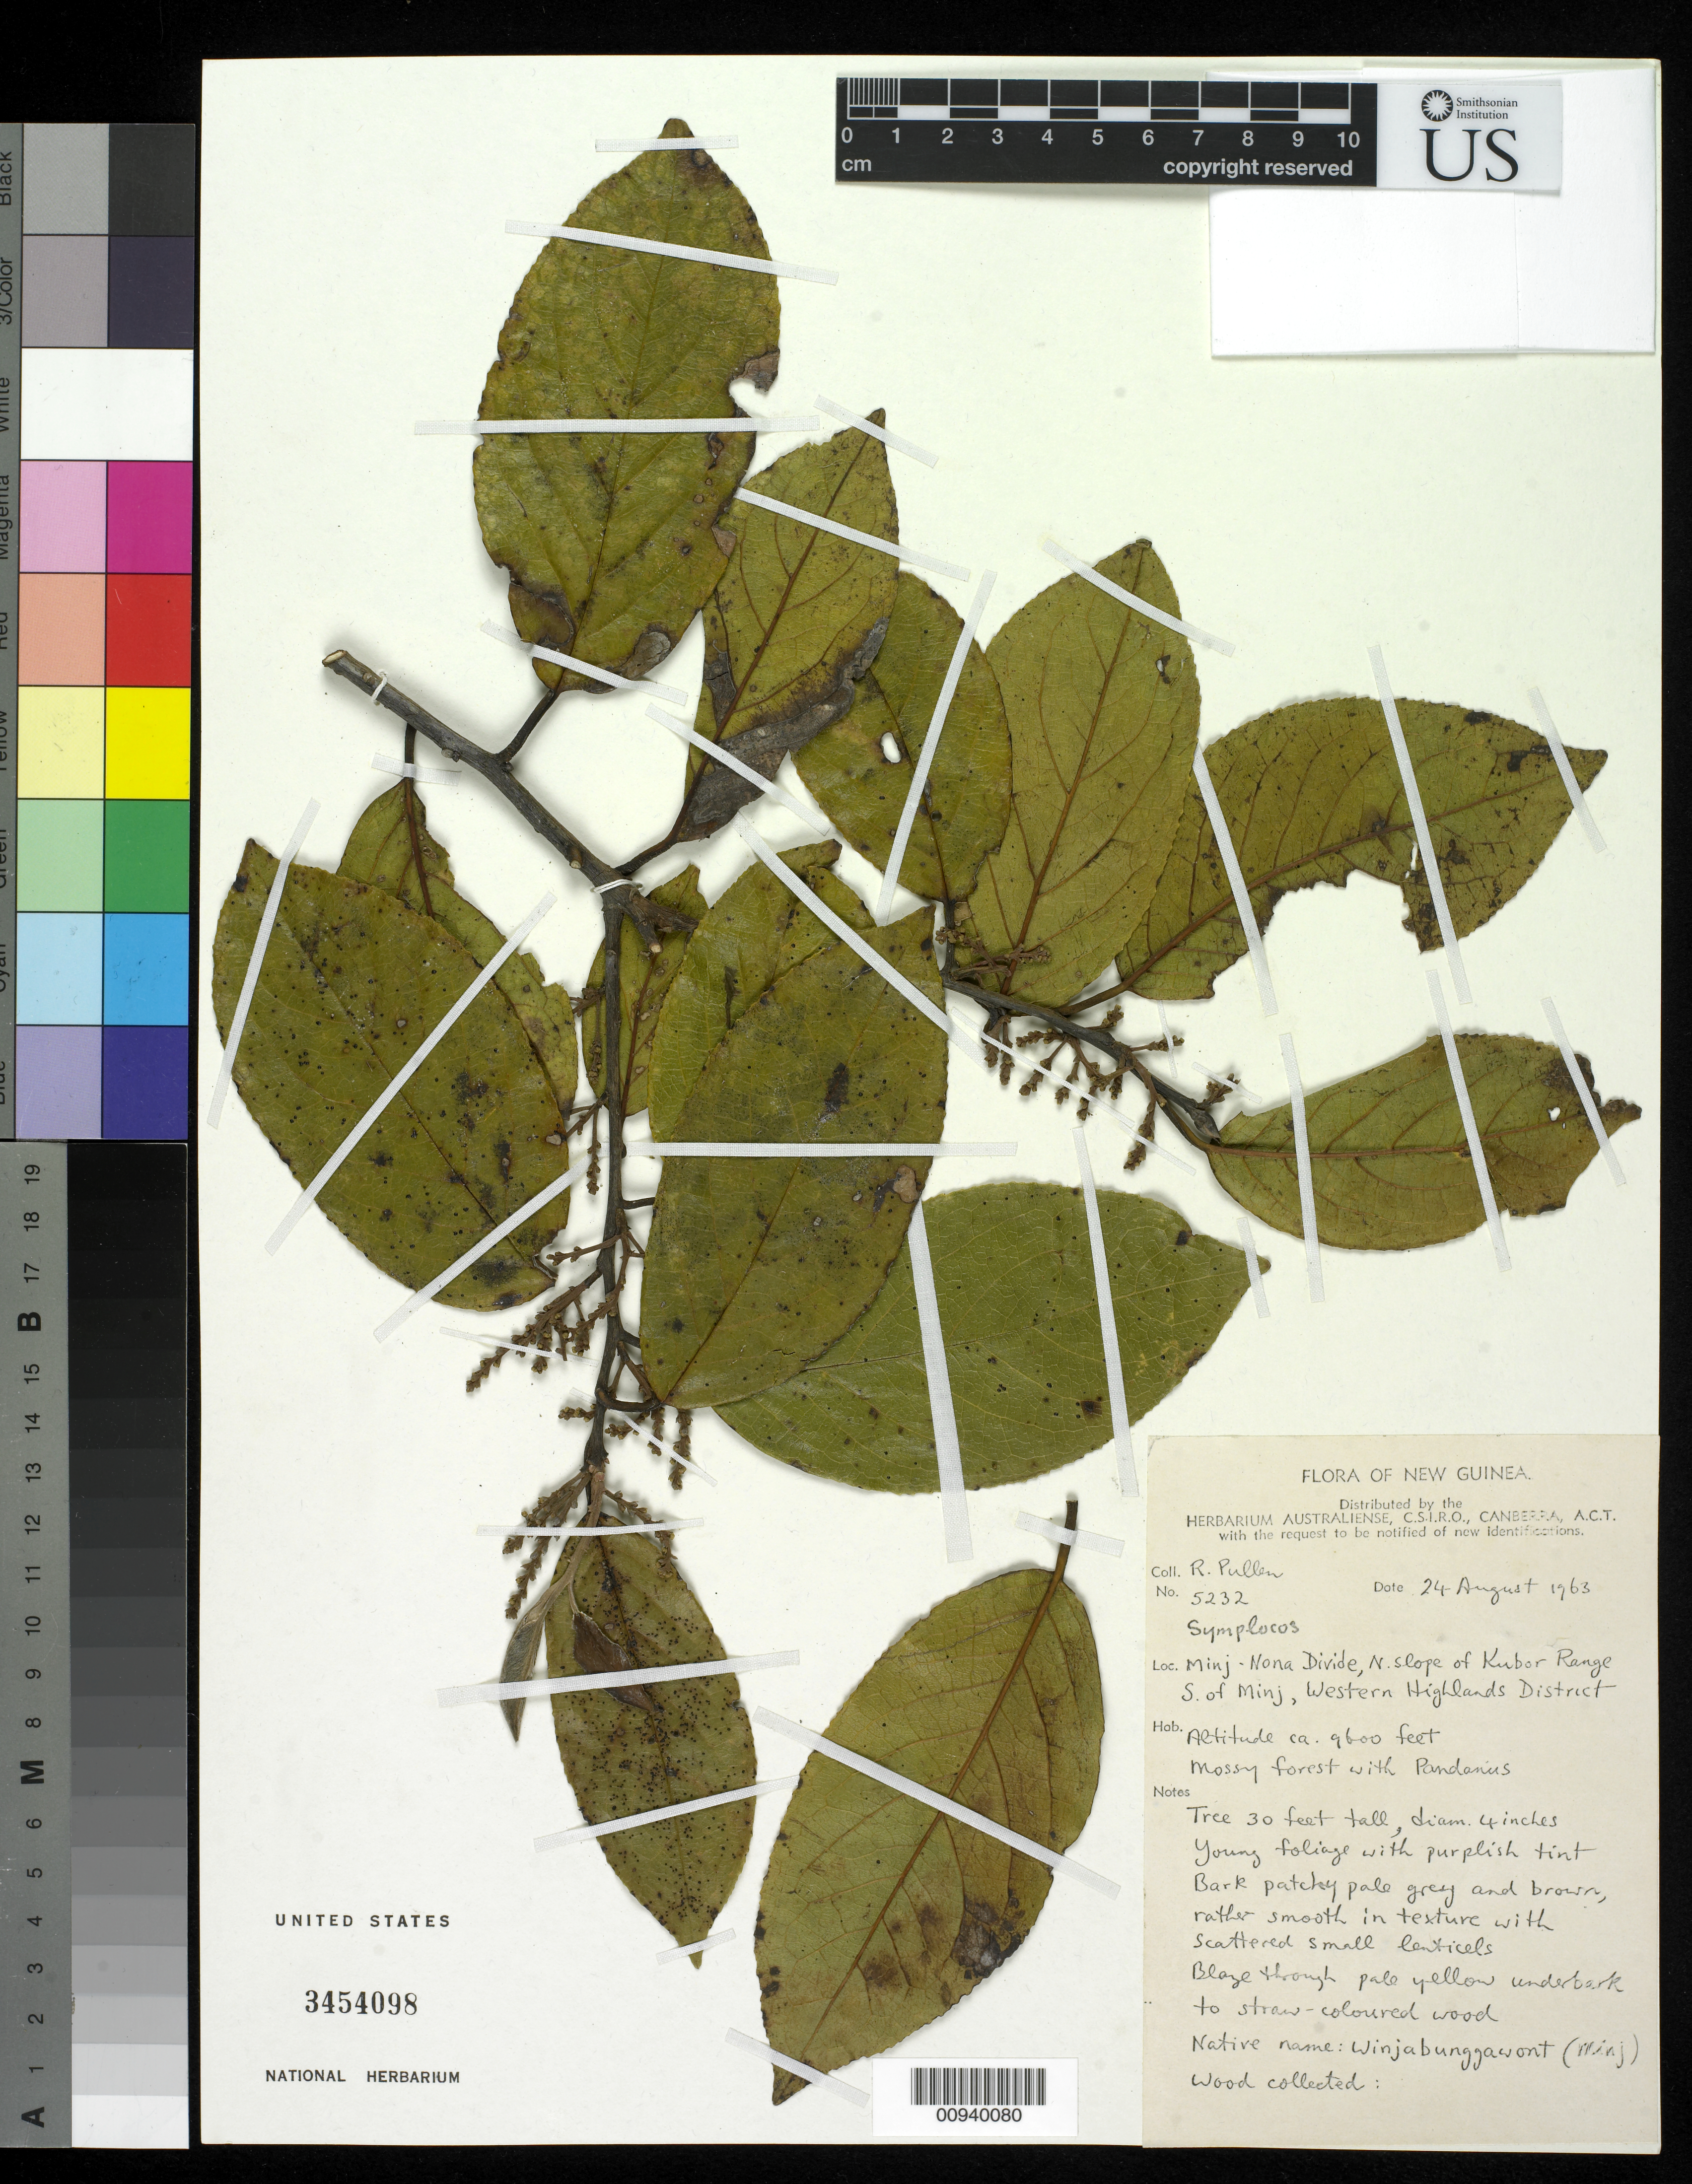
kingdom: Plantae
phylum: Tracheophyta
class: Magnoliopsida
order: Ericales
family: Symplocaceae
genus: Symplocos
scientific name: Symplocos sp.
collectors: R. Pullen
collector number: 5232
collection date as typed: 24 Aug 1963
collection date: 1963-08-24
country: Papua New Guinea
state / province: Western Highlands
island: New Guinea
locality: Minj-Nona Divide, N Slope of Kubor Range S of Minj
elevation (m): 2926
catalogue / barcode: US 3454098